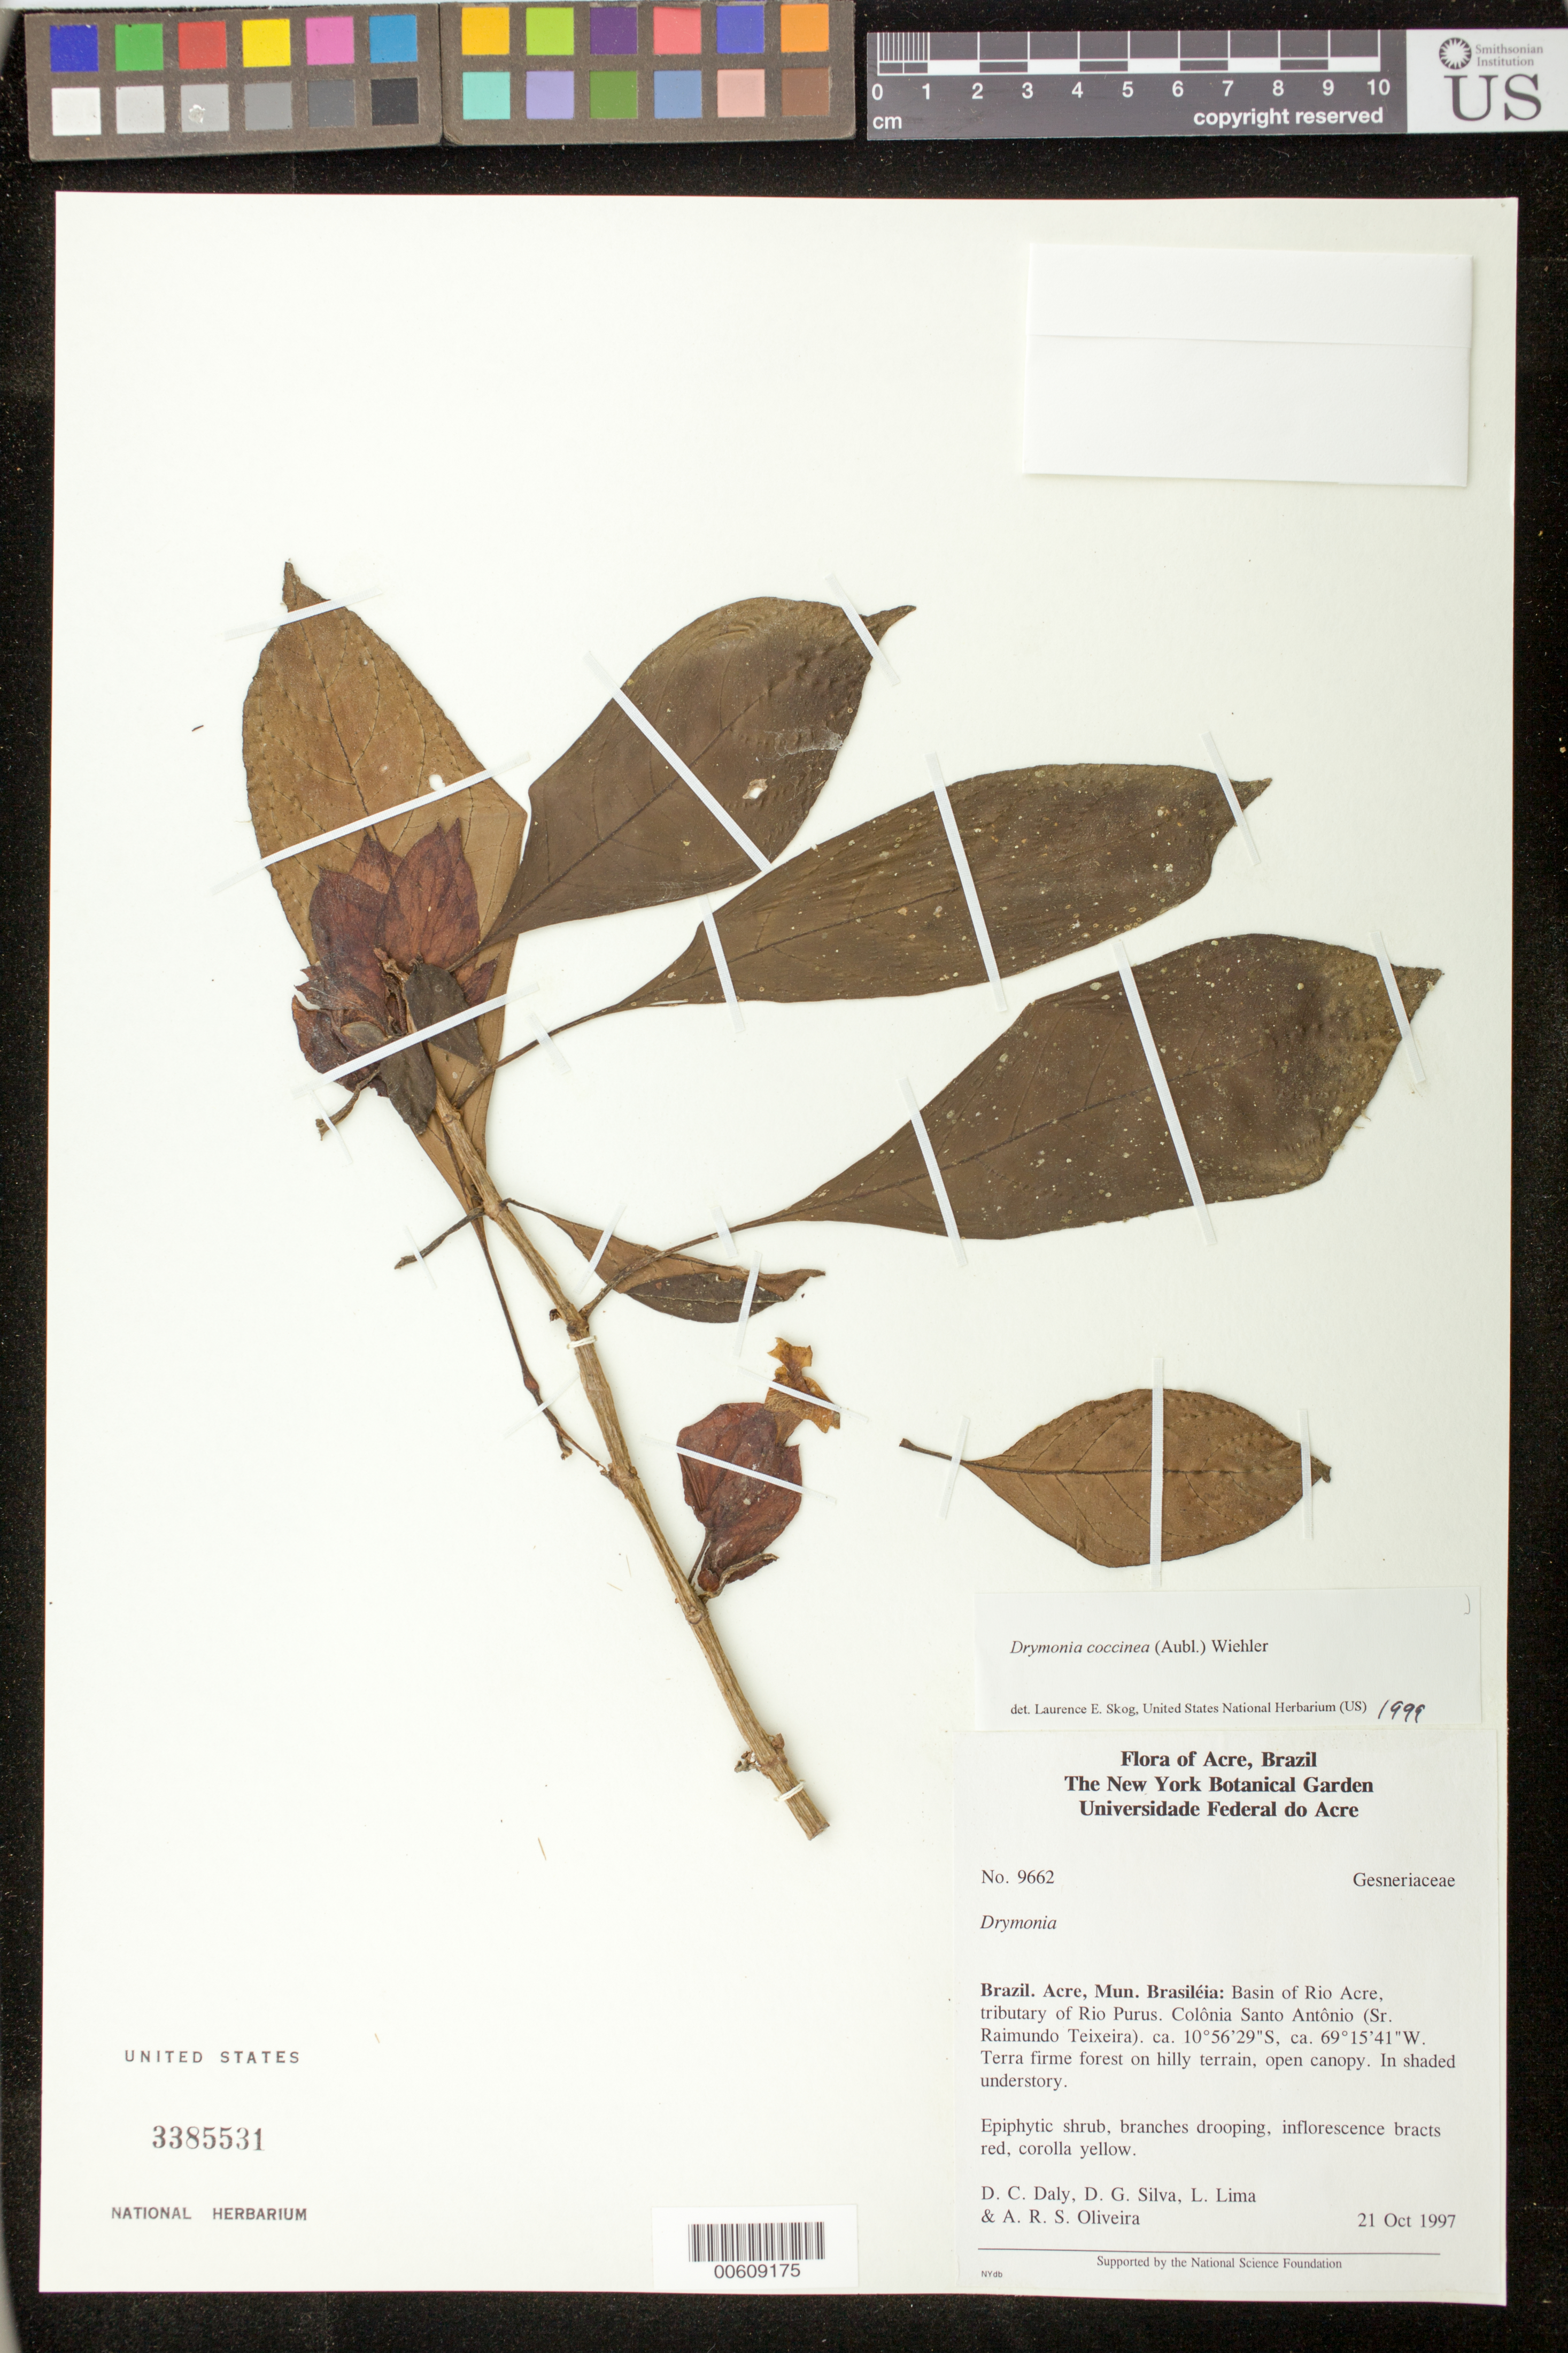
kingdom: Plantae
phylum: Tracheophyta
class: Magnoliopsida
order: Lamiales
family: Gesneriaceae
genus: Drymonia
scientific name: Drymonia coccinea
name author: (Aubl.) Wiehler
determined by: Skog, Laurence E.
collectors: D. C. Daly, D. Silva, L. Lima & A. R. Oliveira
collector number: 9662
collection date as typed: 21 Oct 1997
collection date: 1997-10-21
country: Brazil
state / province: Acre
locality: Mun. Brasiléia: basin of Rio Acre, tributary of Rio Purus, Colônia Santo Antônio (Sr. Raimundo Teixeira)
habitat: Terra firme forest on hilly terrain, open canopy; in shaded understory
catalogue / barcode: US 3385531